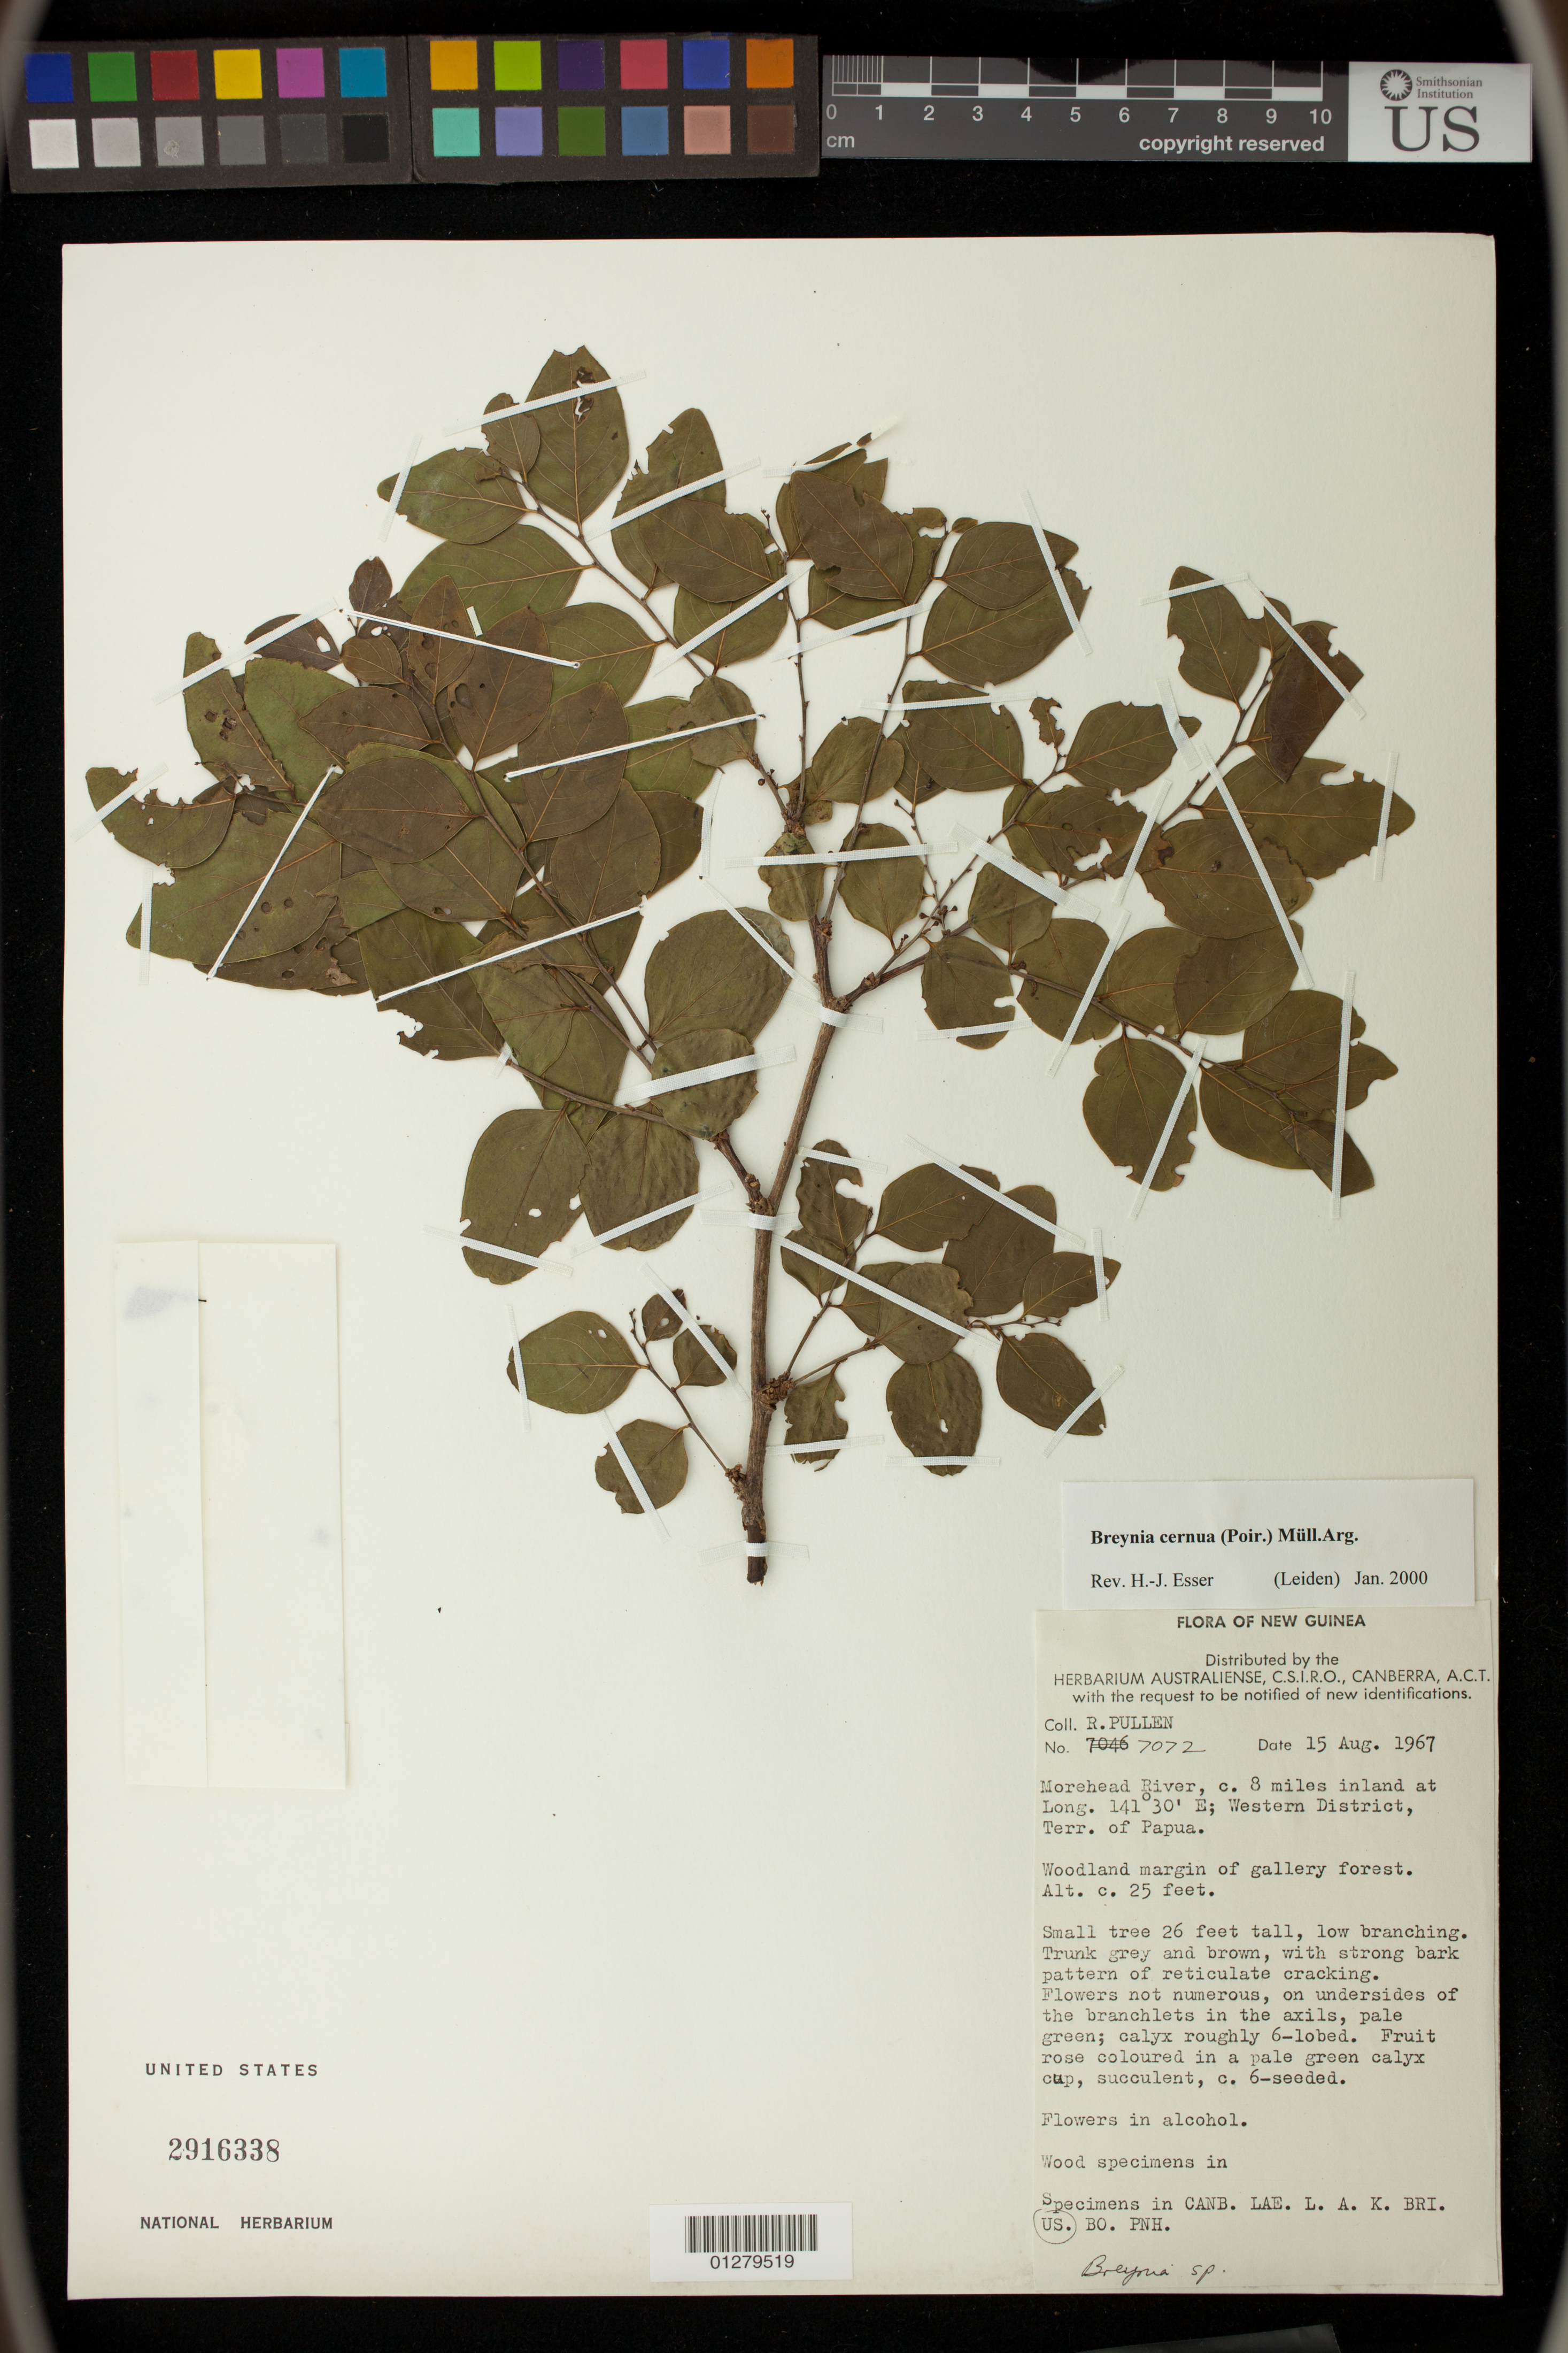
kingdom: Plantae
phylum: Tracheophyta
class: Magnoliopsida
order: Malpighiales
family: Phyllanthaceae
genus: Phyllanthus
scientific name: Phyllanthus cernuus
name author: Poir.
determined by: Wagner, W. L., (BOT), Smithsonian Institution - National Museum of Natural History (UNITED STATES)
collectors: R. Pullen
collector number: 7072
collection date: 1967-08-15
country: Papua New Guinea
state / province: Western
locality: Morehead River, c. 8 miles inland.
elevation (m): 8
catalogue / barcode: US 2916338